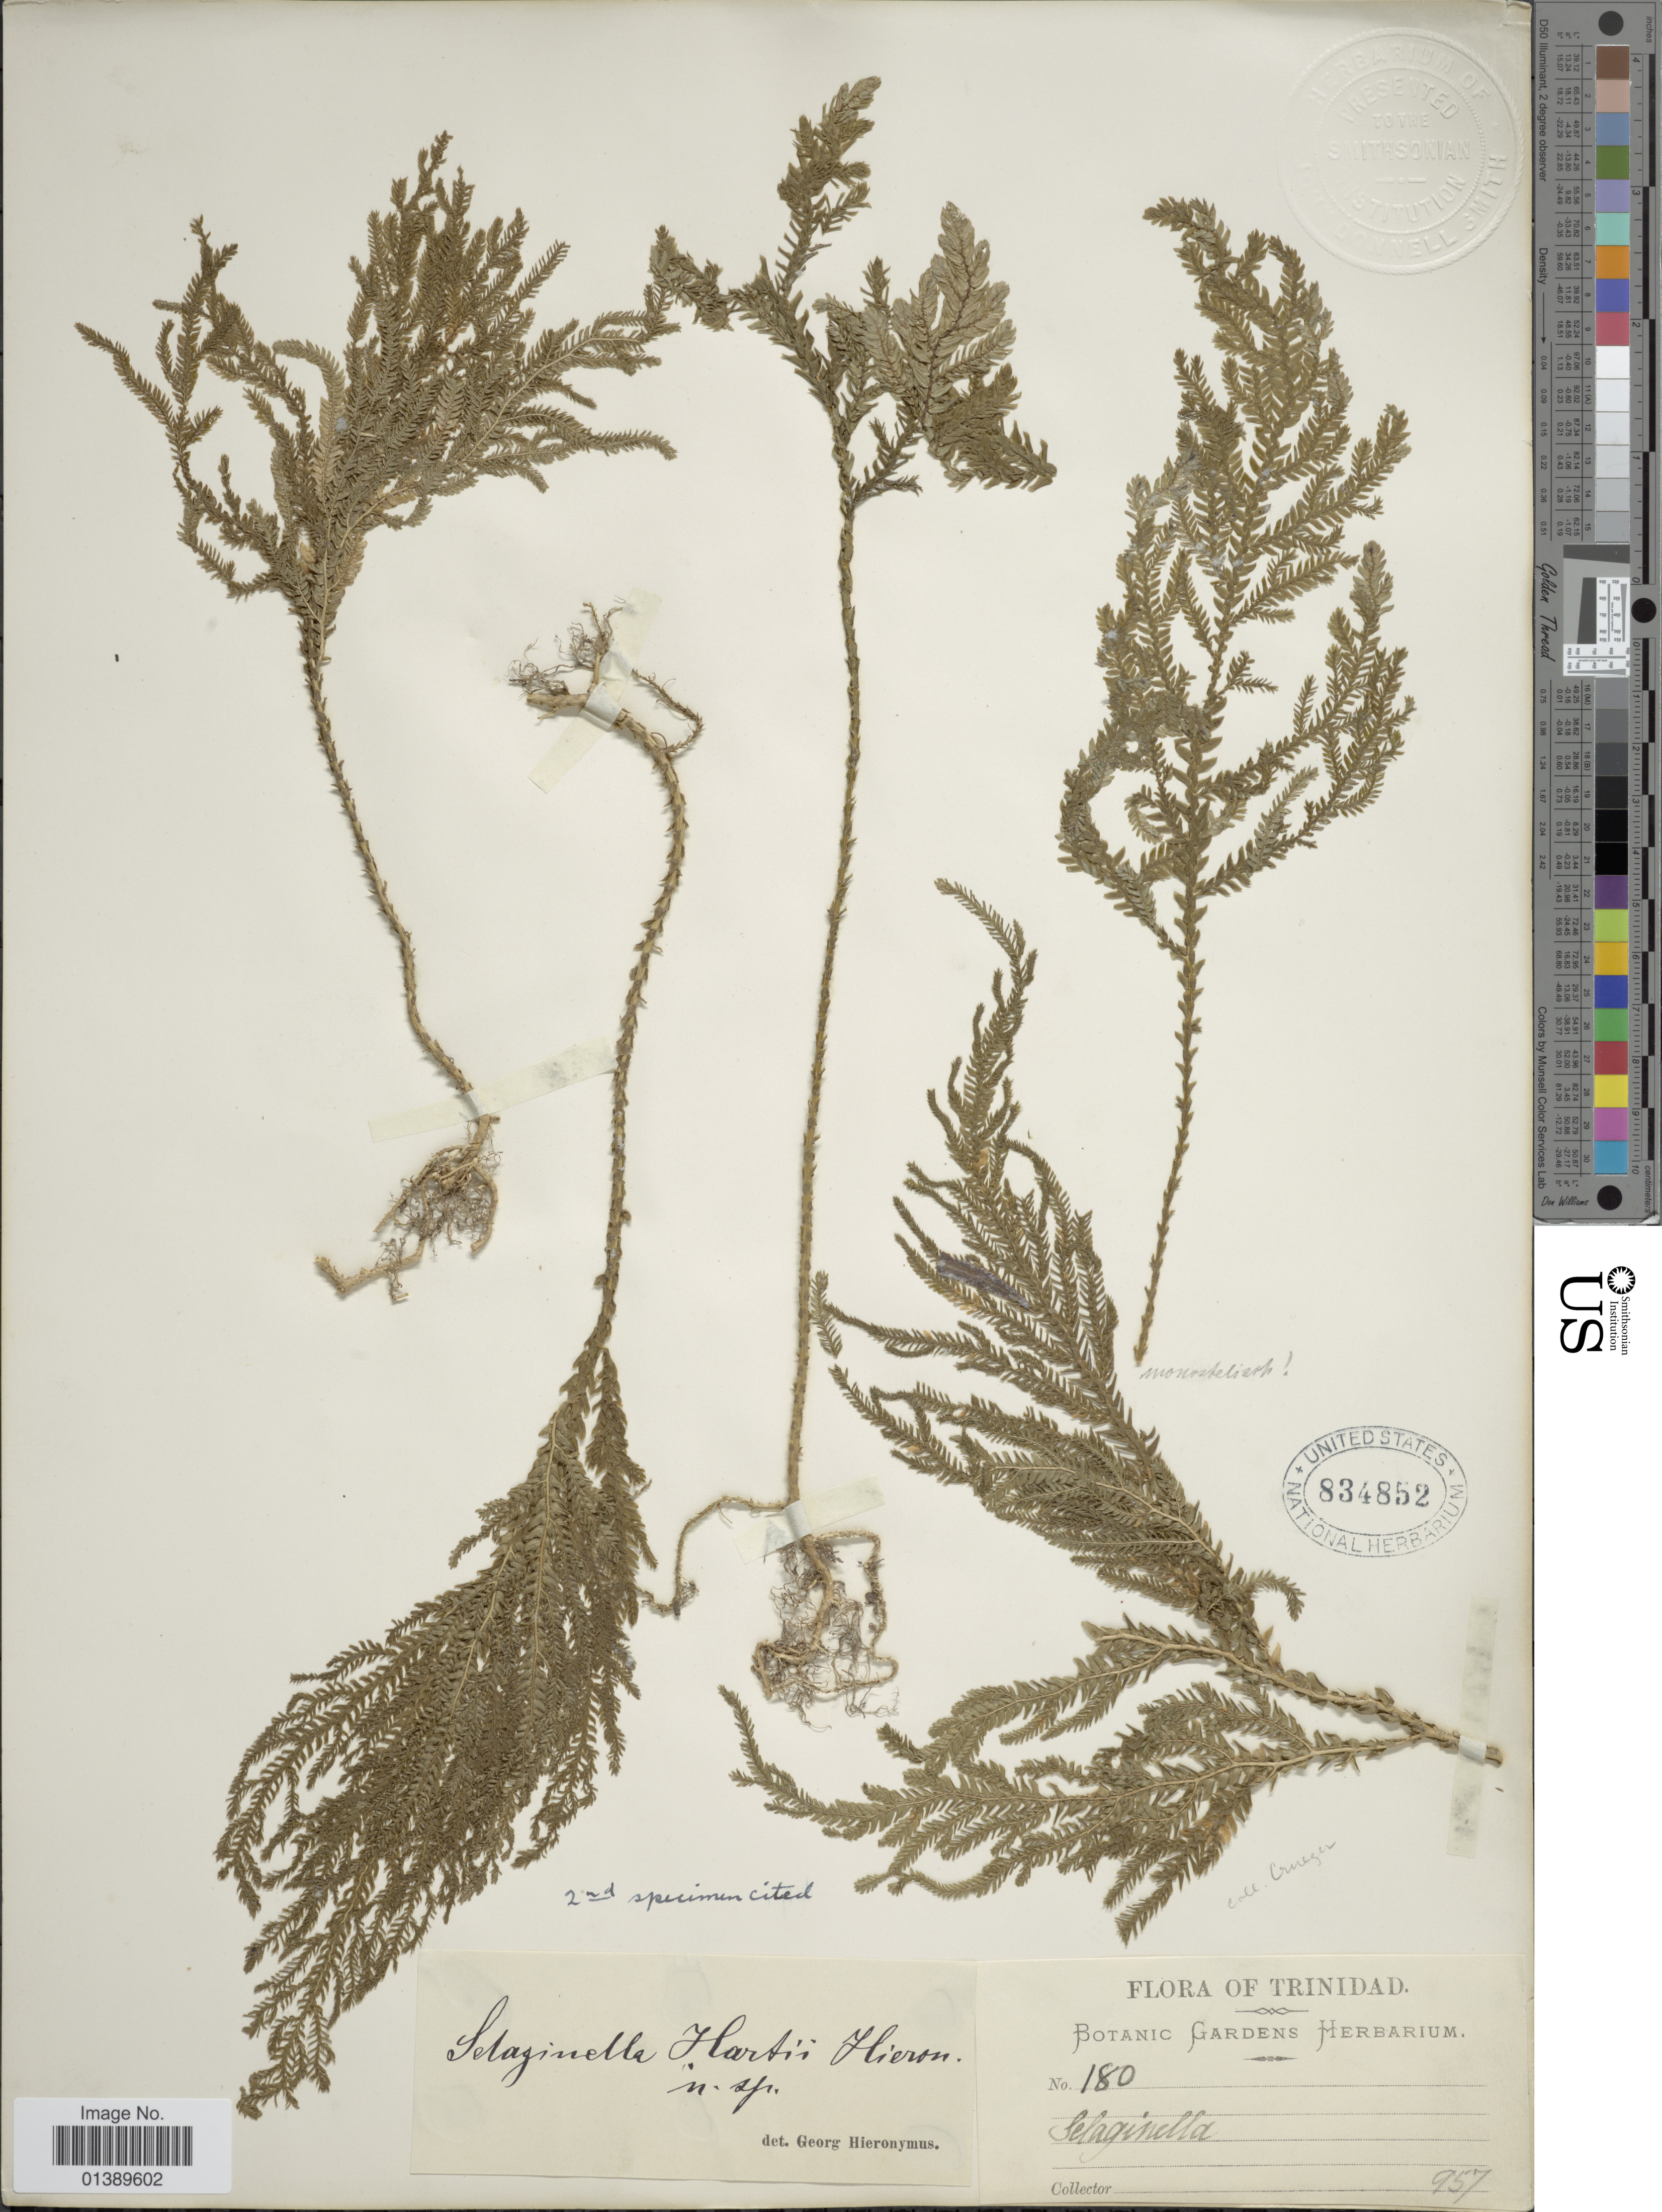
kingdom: Plantae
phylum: Tracheophyta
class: Lycopodiopsida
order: Selaginellales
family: Selaginellaceae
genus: Selaginella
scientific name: Selaginella hartii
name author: Hieron.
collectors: ex herb. Botanic Gardens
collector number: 180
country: Trinidad and Tobago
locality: Trinidad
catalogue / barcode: US 834852